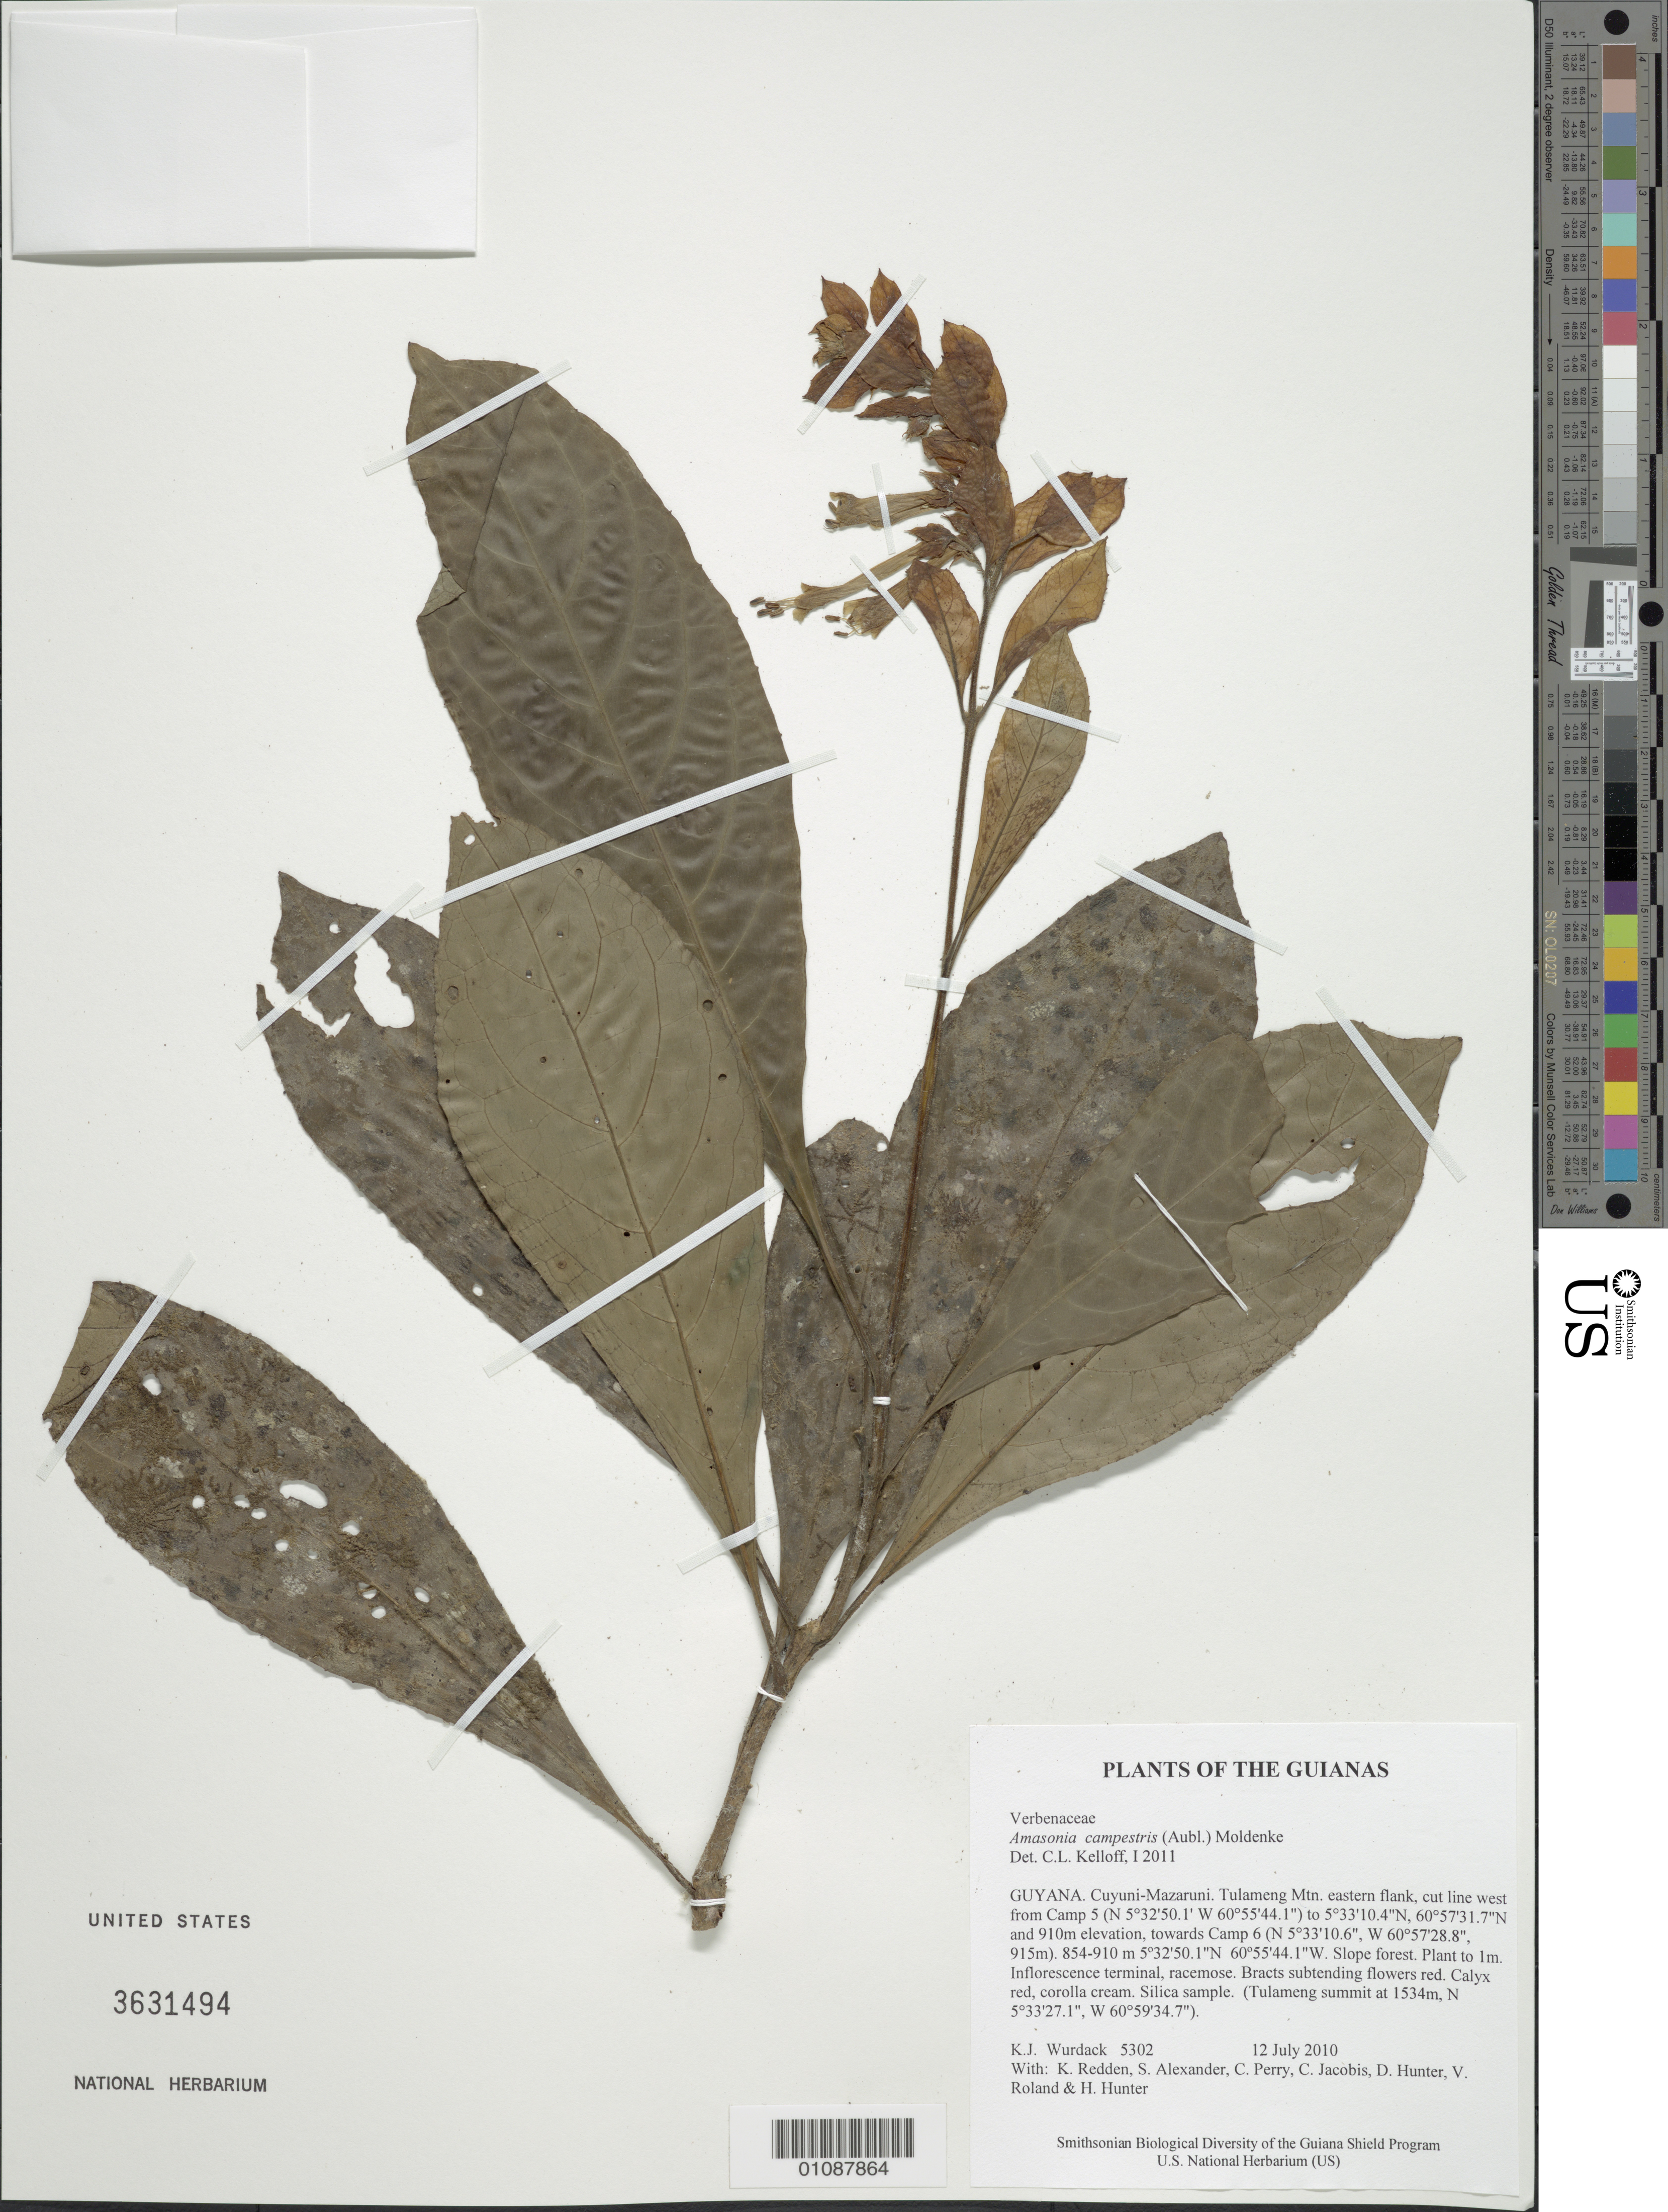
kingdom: Plantae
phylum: Tracheophyta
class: Magnoliopsida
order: Lamiales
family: Lamiaceae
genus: Amasonia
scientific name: Amasonia campestris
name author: (Aubl.) Moldenke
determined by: Kelloff, Carol L., (US), Smithsonian Institution - National Museum of Natural History (UNITED STATES)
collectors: K. Wurdack, K. M. Redden, S. N. Alexander, C. Perry, C. Jacobis, D. Hunter, V. Roland & H. Hunter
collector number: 5302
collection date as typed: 12 July 2010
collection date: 2010-07-12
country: Guyana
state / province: Cuyuni-Mazaruni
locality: Tulameng Mtn. eastern flank, cut line west from Camp 5 (N 5°32'50.1' W 60°55'44.1") to 5°33'10.4"N, 60°57'31.7"N and 910m elevation, towards Camp 6 (N 5°33'10.6", W 60°57'28.8", 915m)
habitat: Slope forest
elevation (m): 854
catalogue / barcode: US 3631494